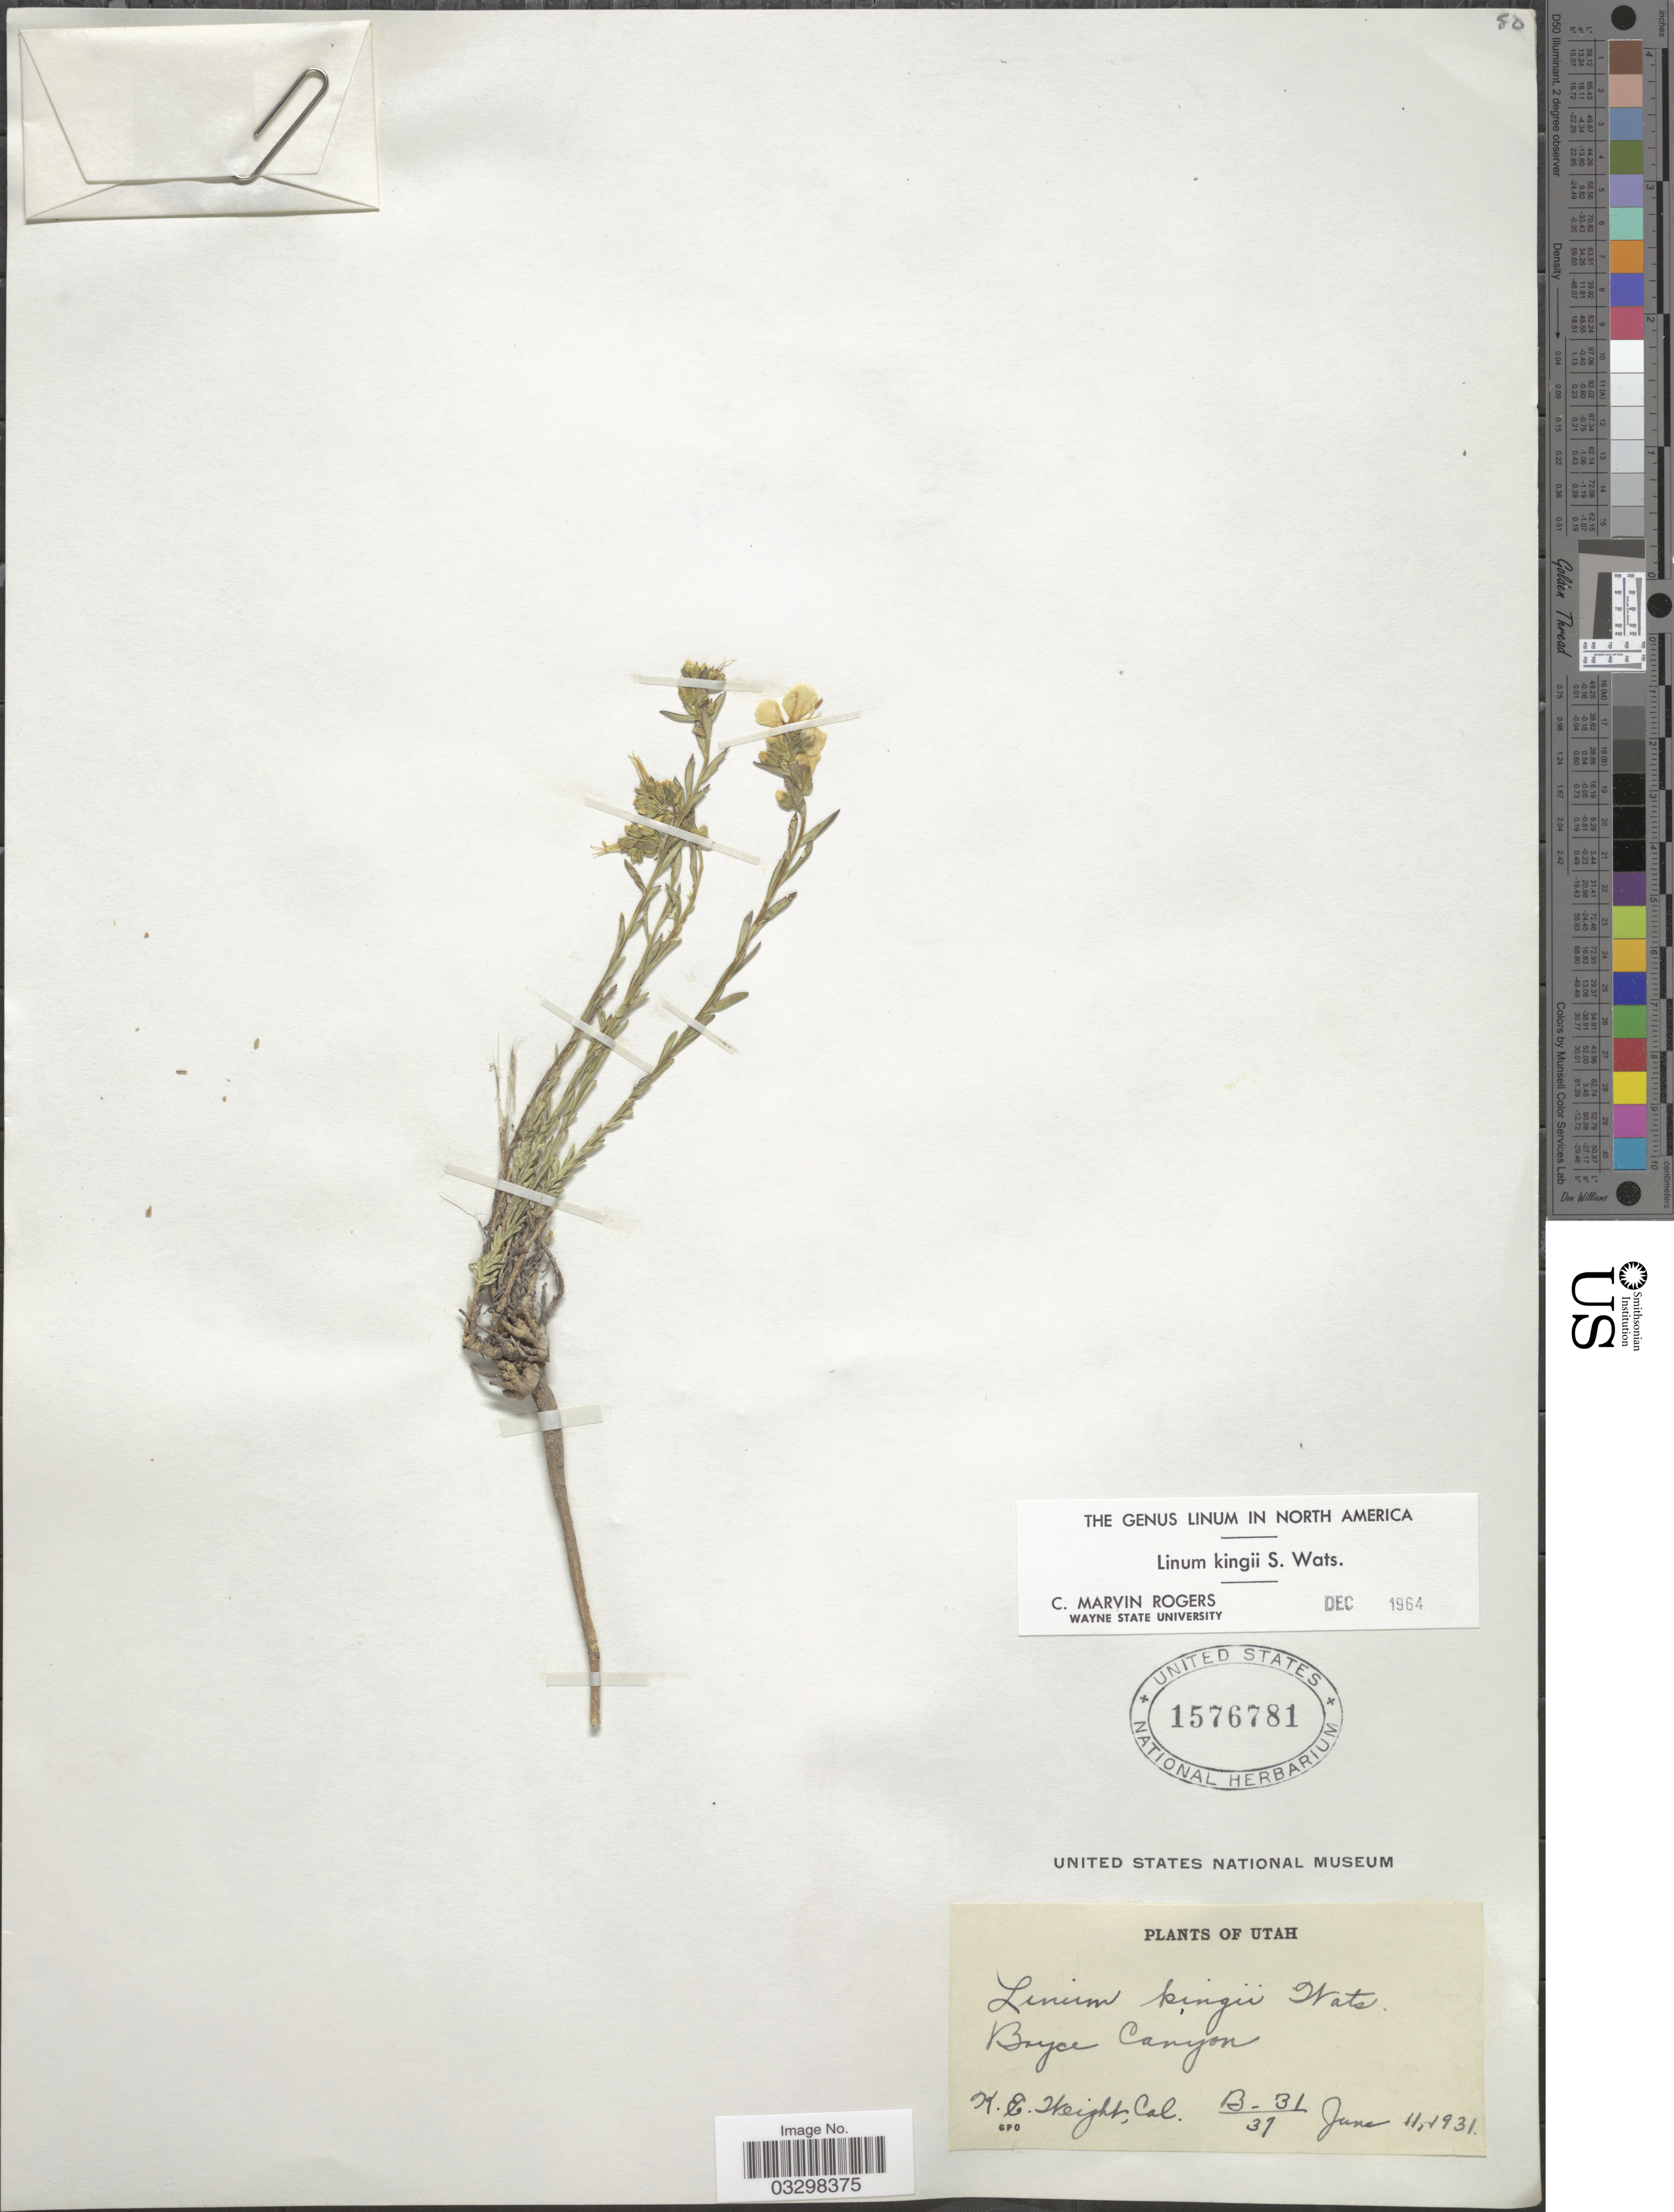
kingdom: Plantae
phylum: Tracheophyta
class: Magnoliopsida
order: Apiales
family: Apiaceae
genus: Selinum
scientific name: Selinum kingii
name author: S. Watson in C. King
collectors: K. Weight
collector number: B-31/31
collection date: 1931-06-11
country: United States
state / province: Utah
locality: Bryce Canyon.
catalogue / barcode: US 1576781